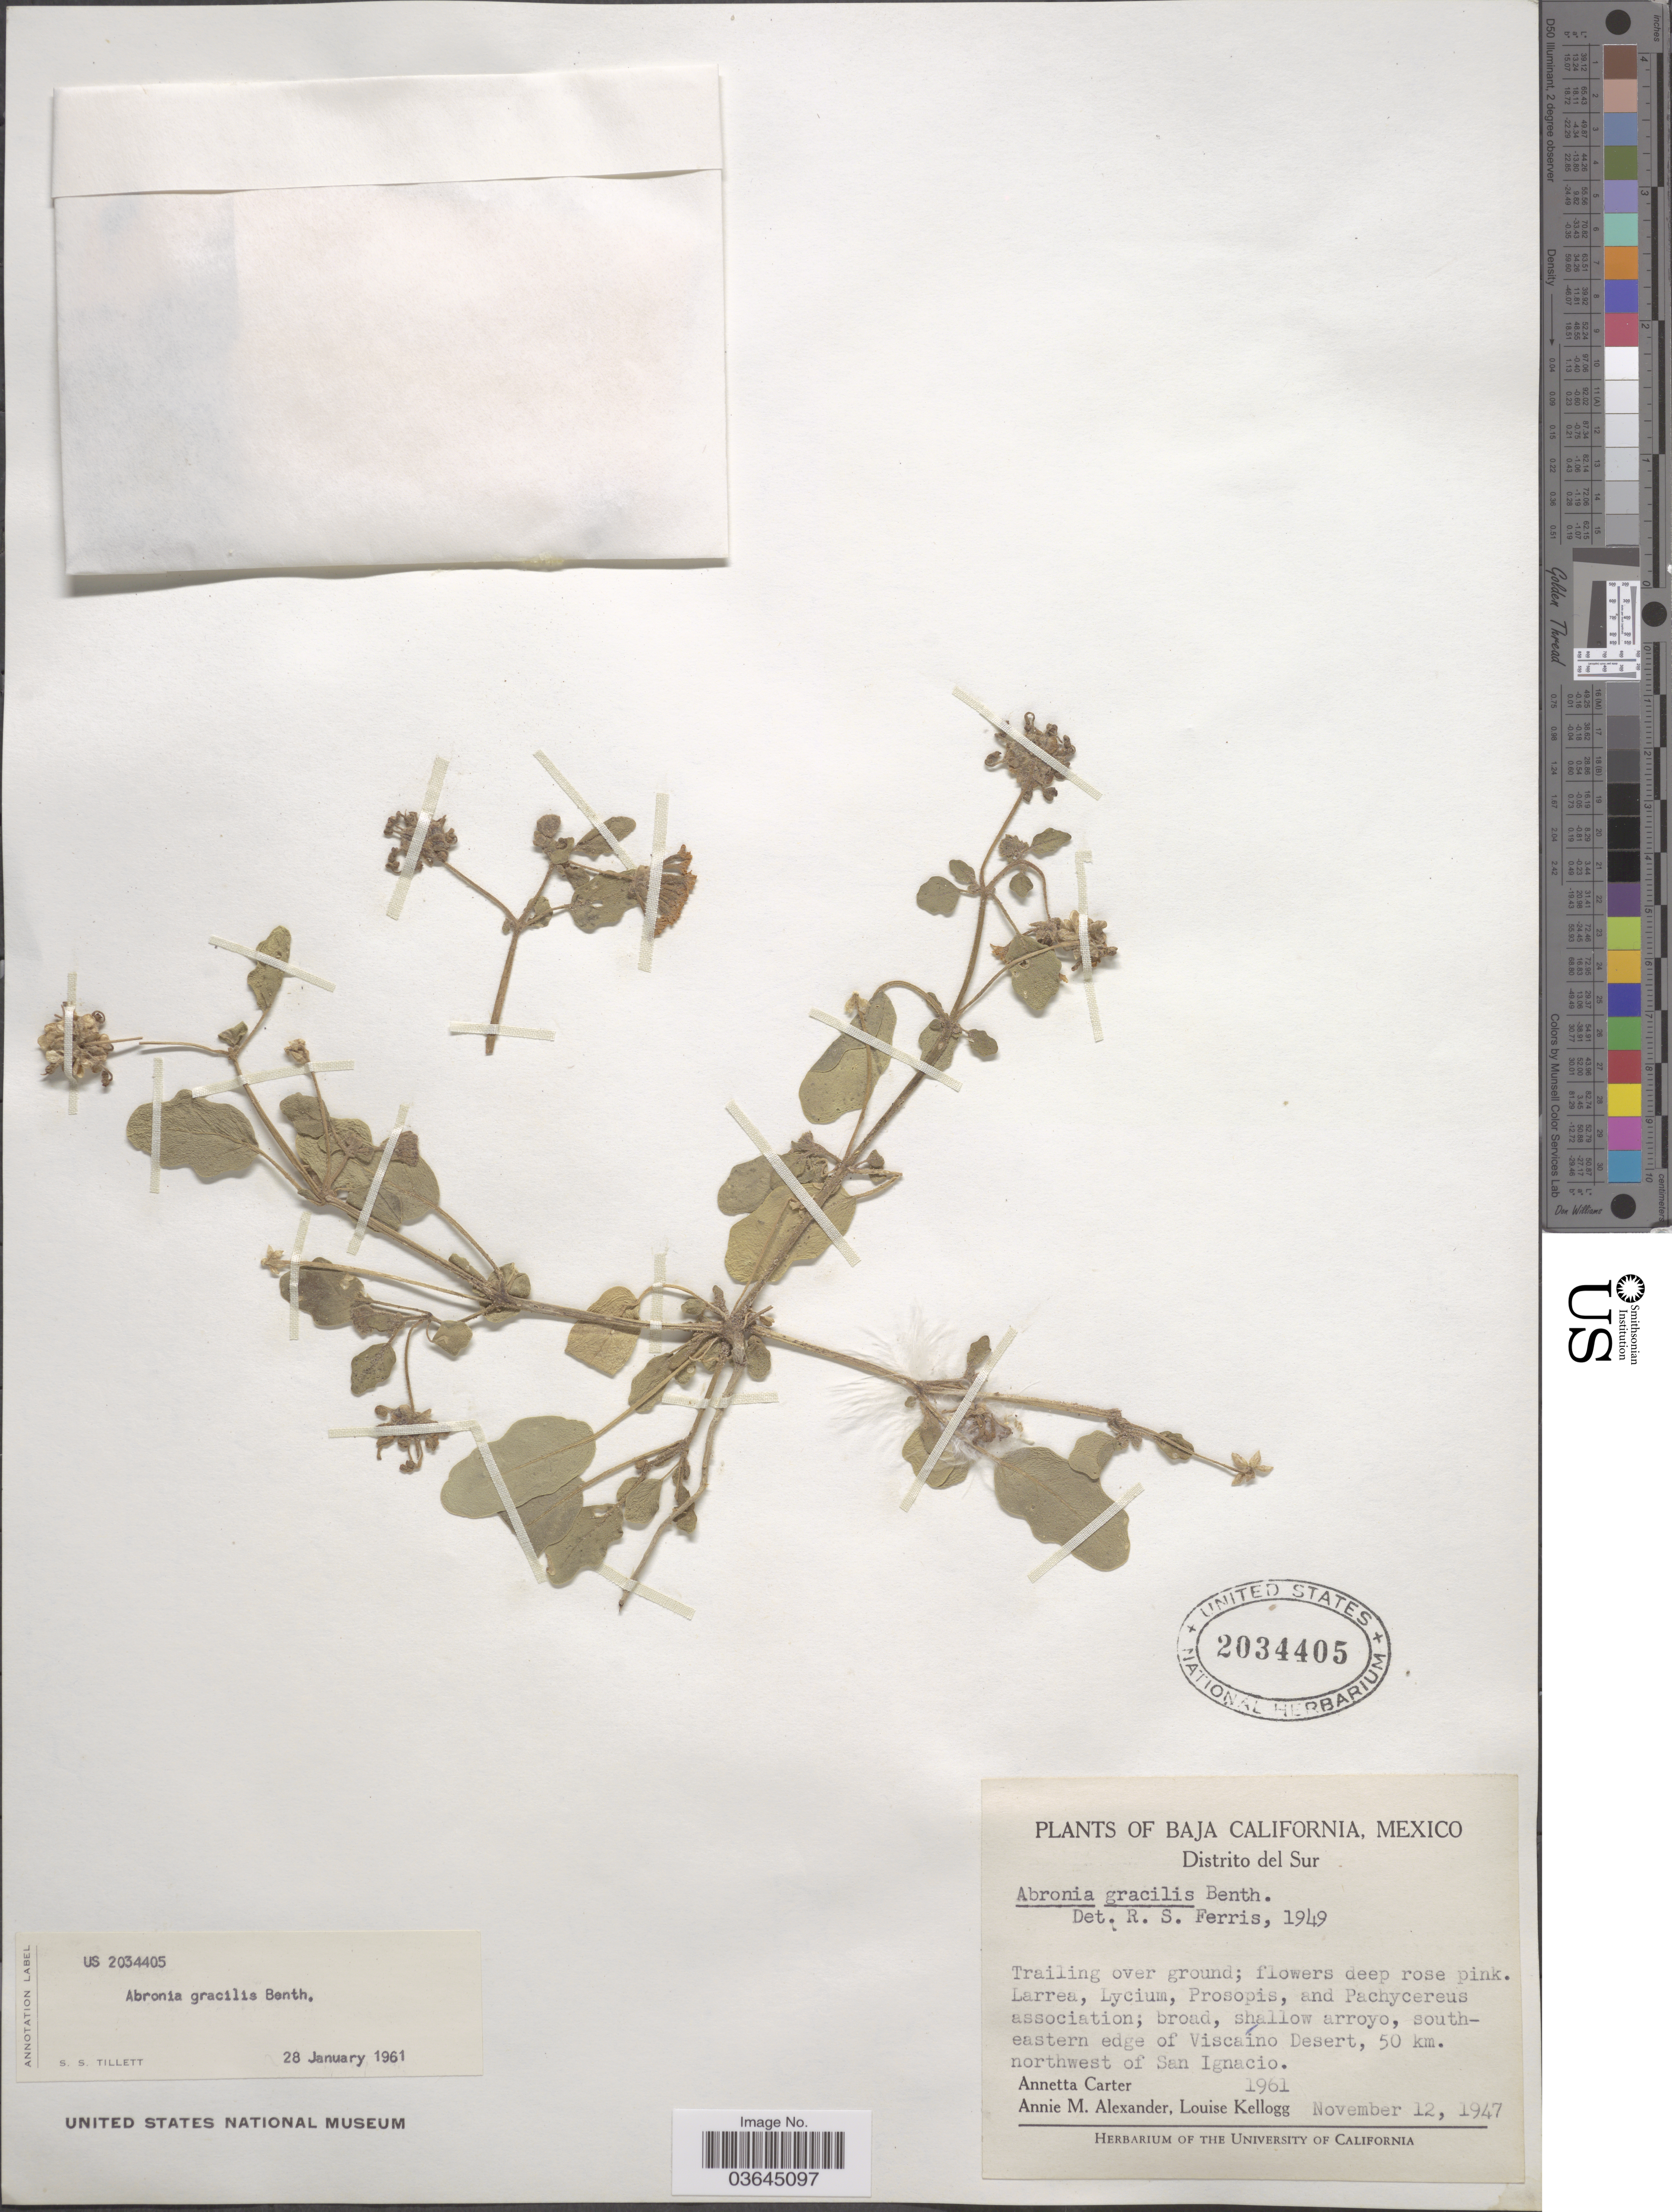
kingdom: Plantae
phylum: Tracheophyta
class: Magnoliopsida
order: Caryophyllales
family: Nyctaginaceae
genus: Abronia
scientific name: Abronia gracilis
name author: Benth.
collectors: A. Carter, A. M. Alexander & L. Kellogg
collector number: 1961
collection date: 1947-11-12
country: Mexico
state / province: Baja California Sur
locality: Distrito del Sur. South-eastern edge of Viscaíno Desert, 50 km. northwest of San Ignacio.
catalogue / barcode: US 2034405